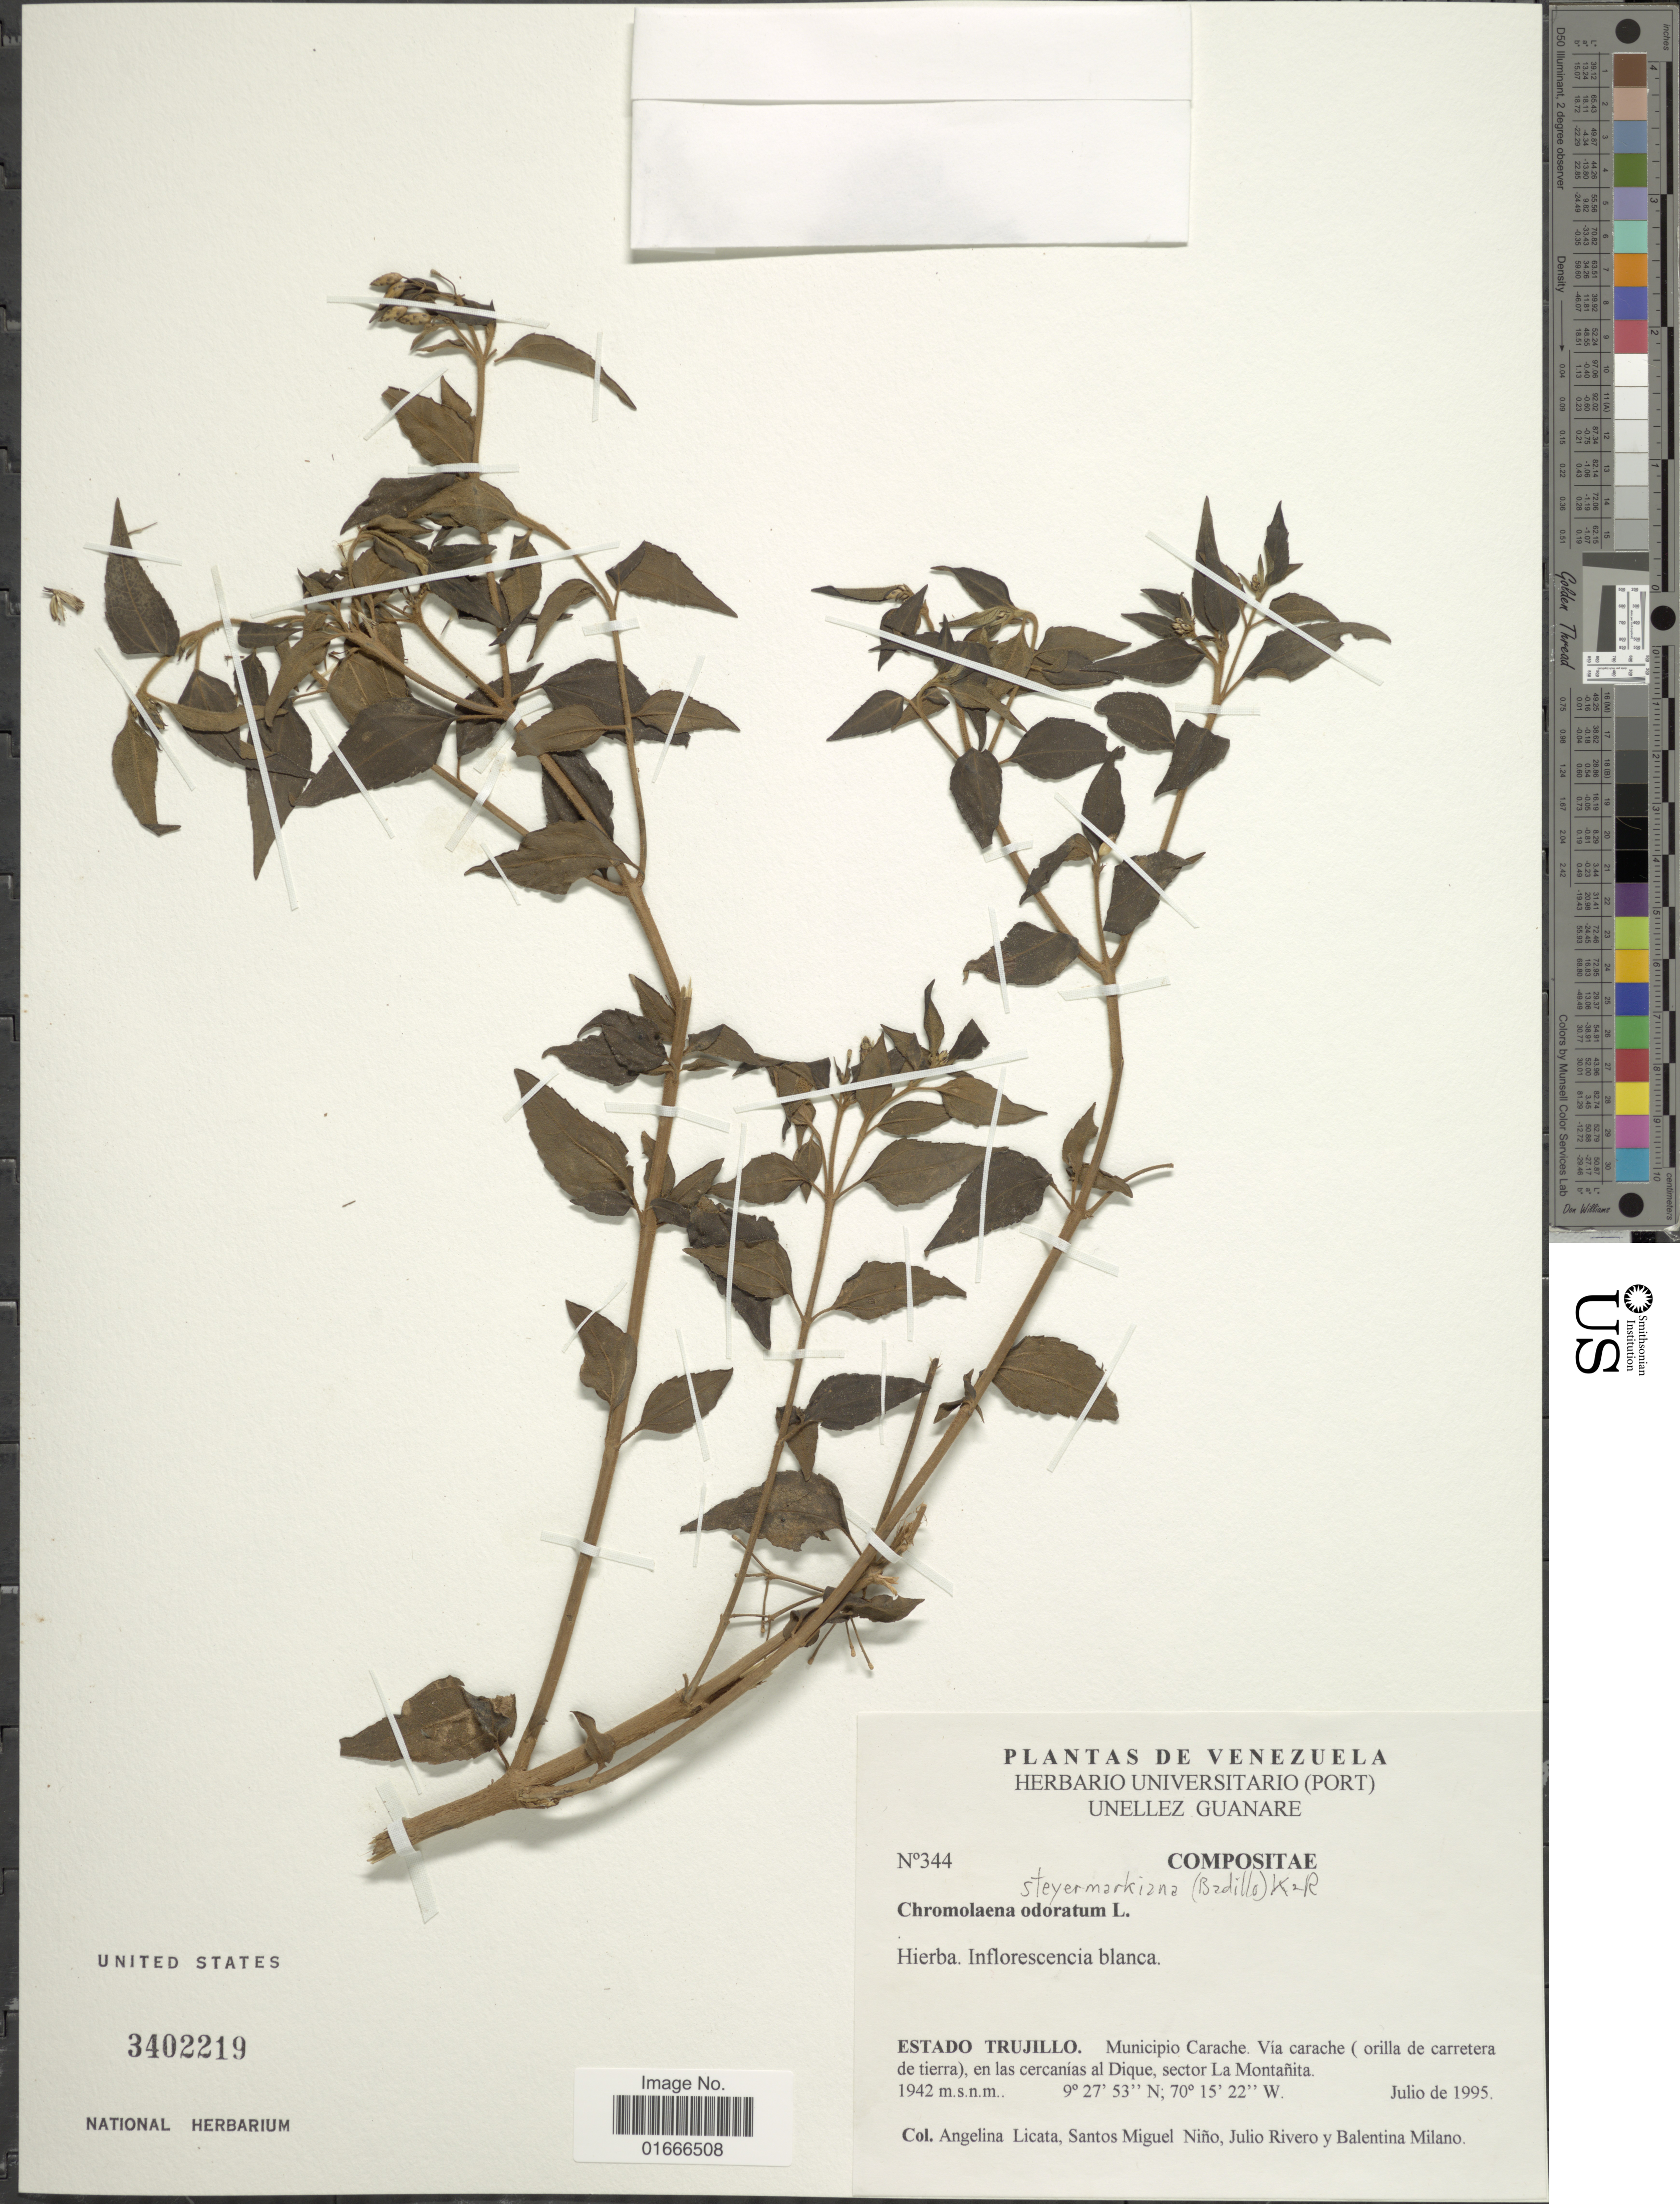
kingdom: Plantae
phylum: Tracheophyta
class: Magnoliopsida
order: Asterales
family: Asteraceae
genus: Chromolaena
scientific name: Chromolaena steyermarkiana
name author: (V.M. Badillo) R.M. King & H. Rob.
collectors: A. Licata, S. M. Niño, J. Rivero & B. Milano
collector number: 344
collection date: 1995-07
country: Venezuela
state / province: Trujillo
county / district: Carache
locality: Vía carache (orilla de carretera de tierra), en las cercanías al Dique, sector La Montañita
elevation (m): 1942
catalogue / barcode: US 3402219